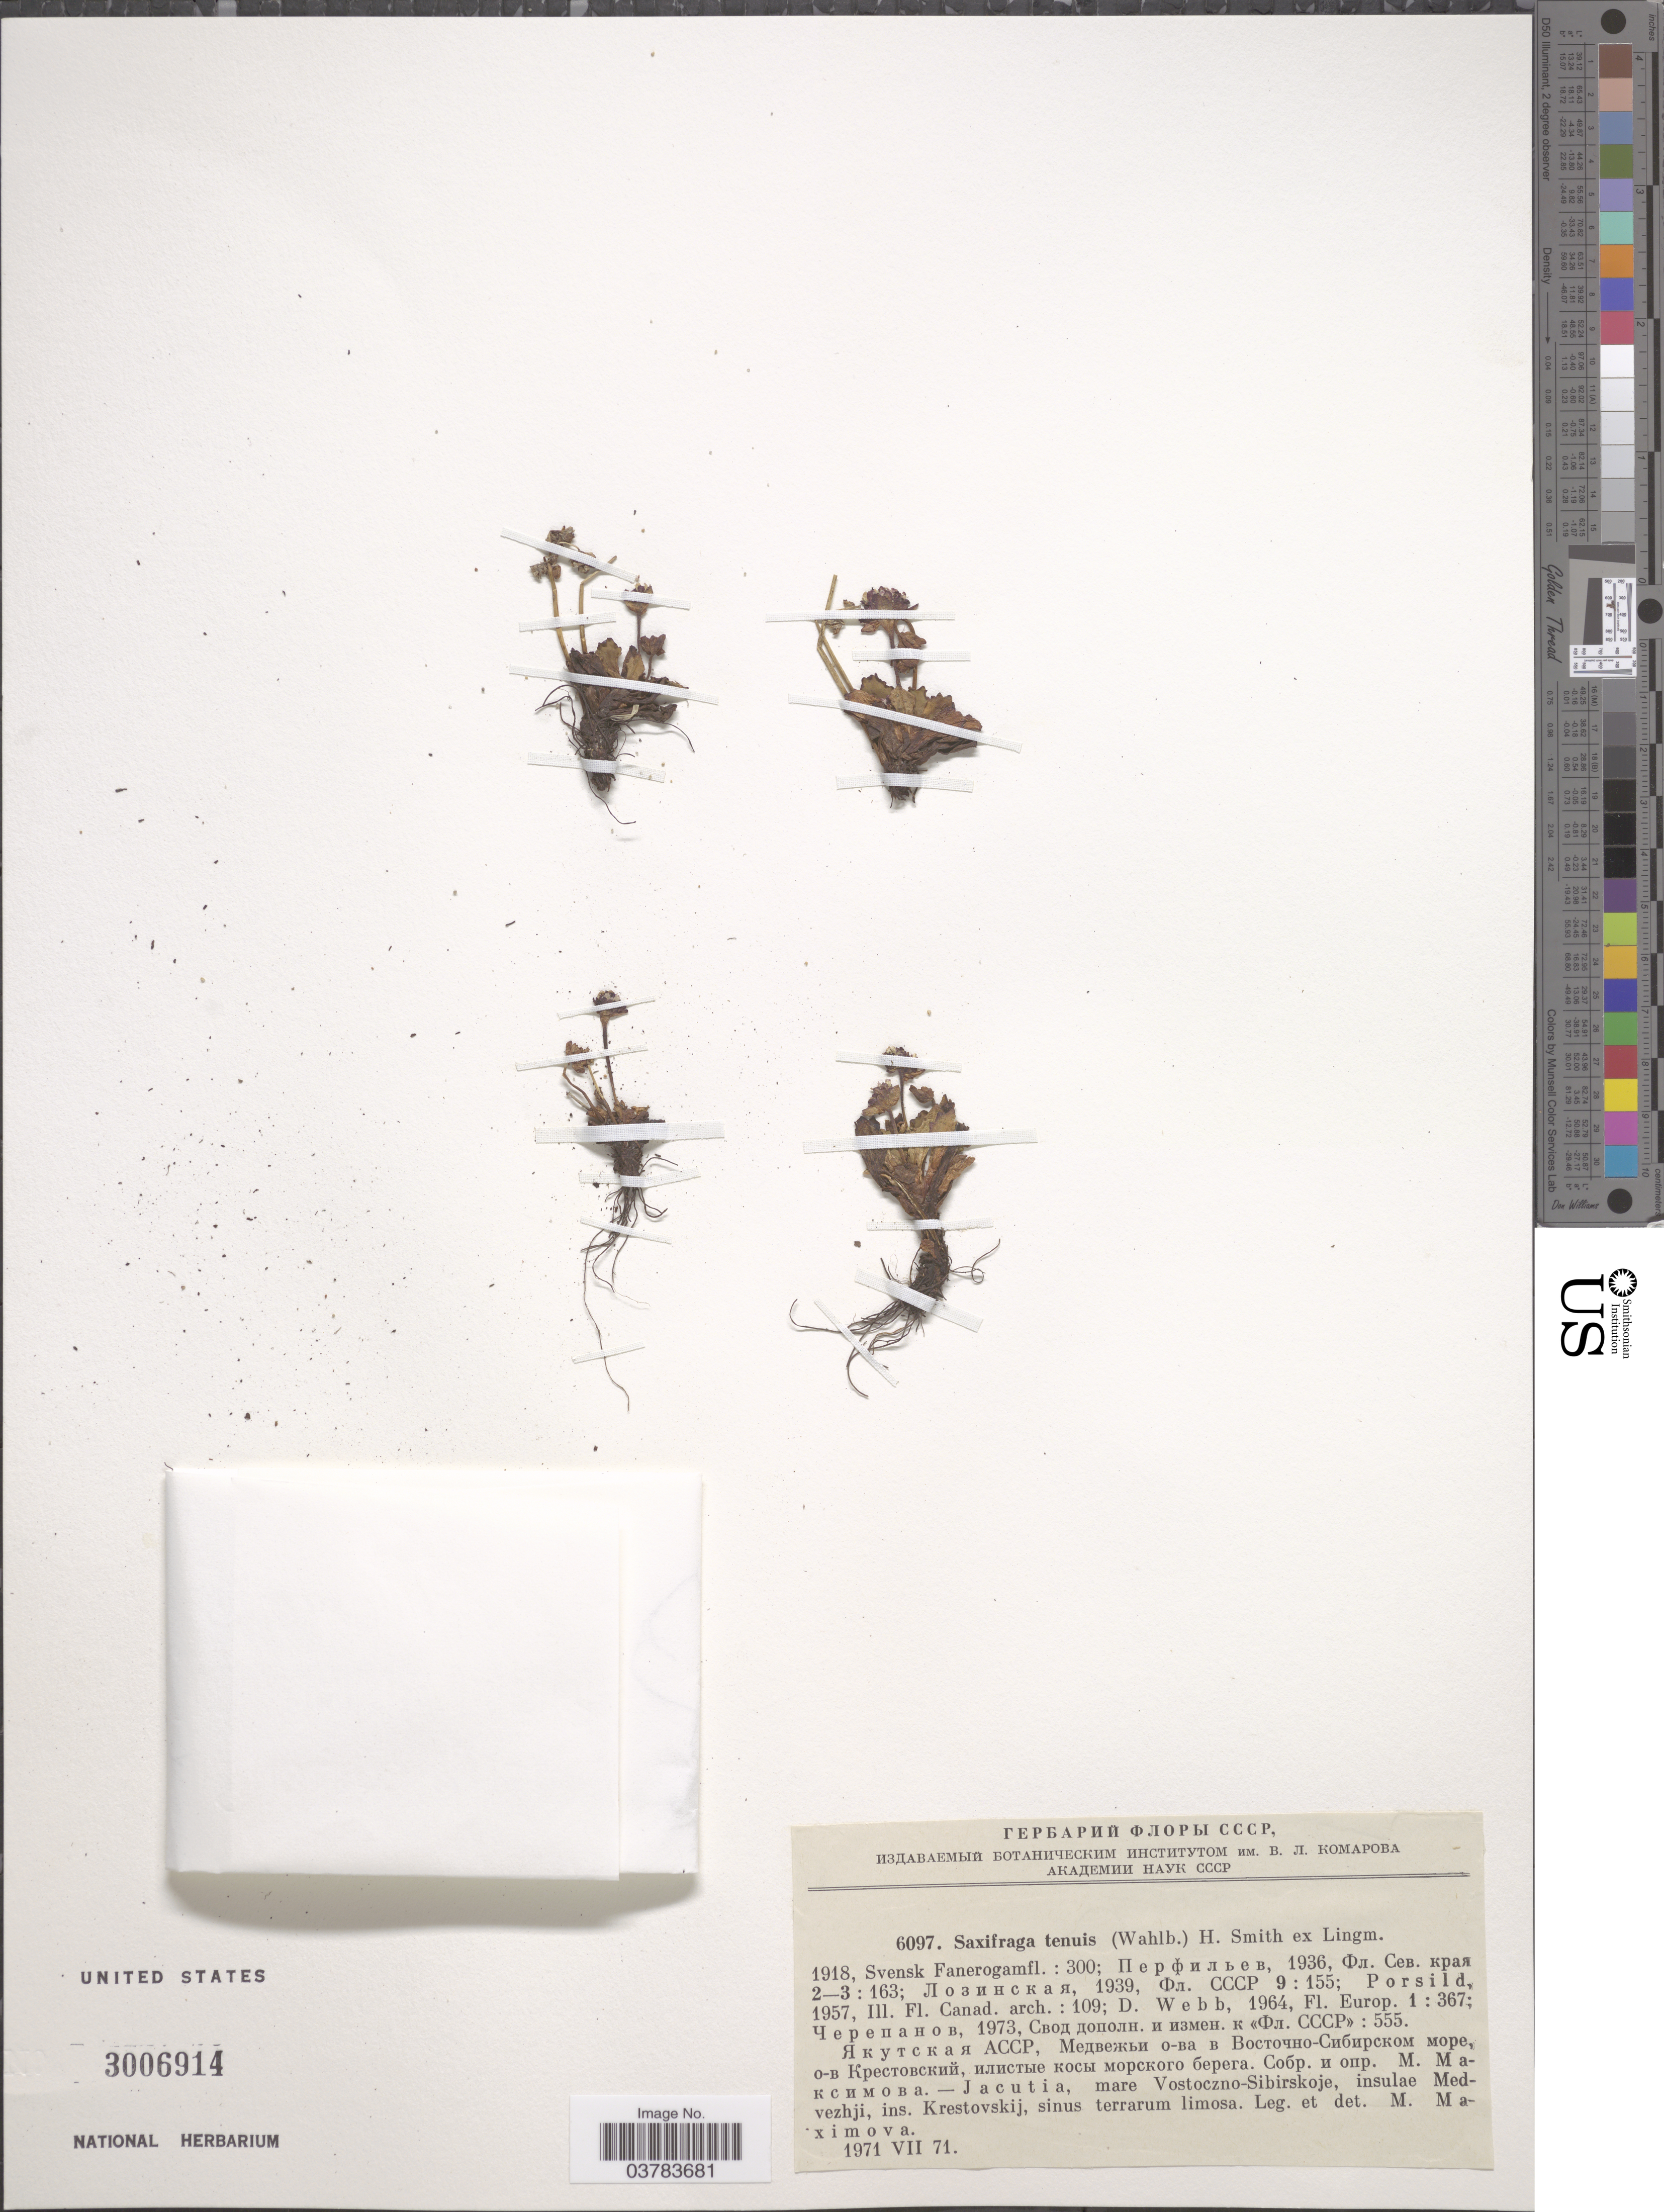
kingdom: Plantae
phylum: Tracheophyta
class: Magnoliopsida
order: Saxifragales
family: Saxifragaceae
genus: Saxifraga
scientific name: Saxifraga tenuis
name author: (Wahlenb.) Harry Sm. ex Lindm.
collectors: M. Maximova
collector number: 6097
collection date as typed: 1971 VII 71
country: Russian Federation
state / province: Sakha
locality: Jacutia, mare Vostoczno-Sibirskoje, insulae Medvezhji, ins. Krestovskij, sinus terrarum limosa.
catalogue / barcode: US 3006914